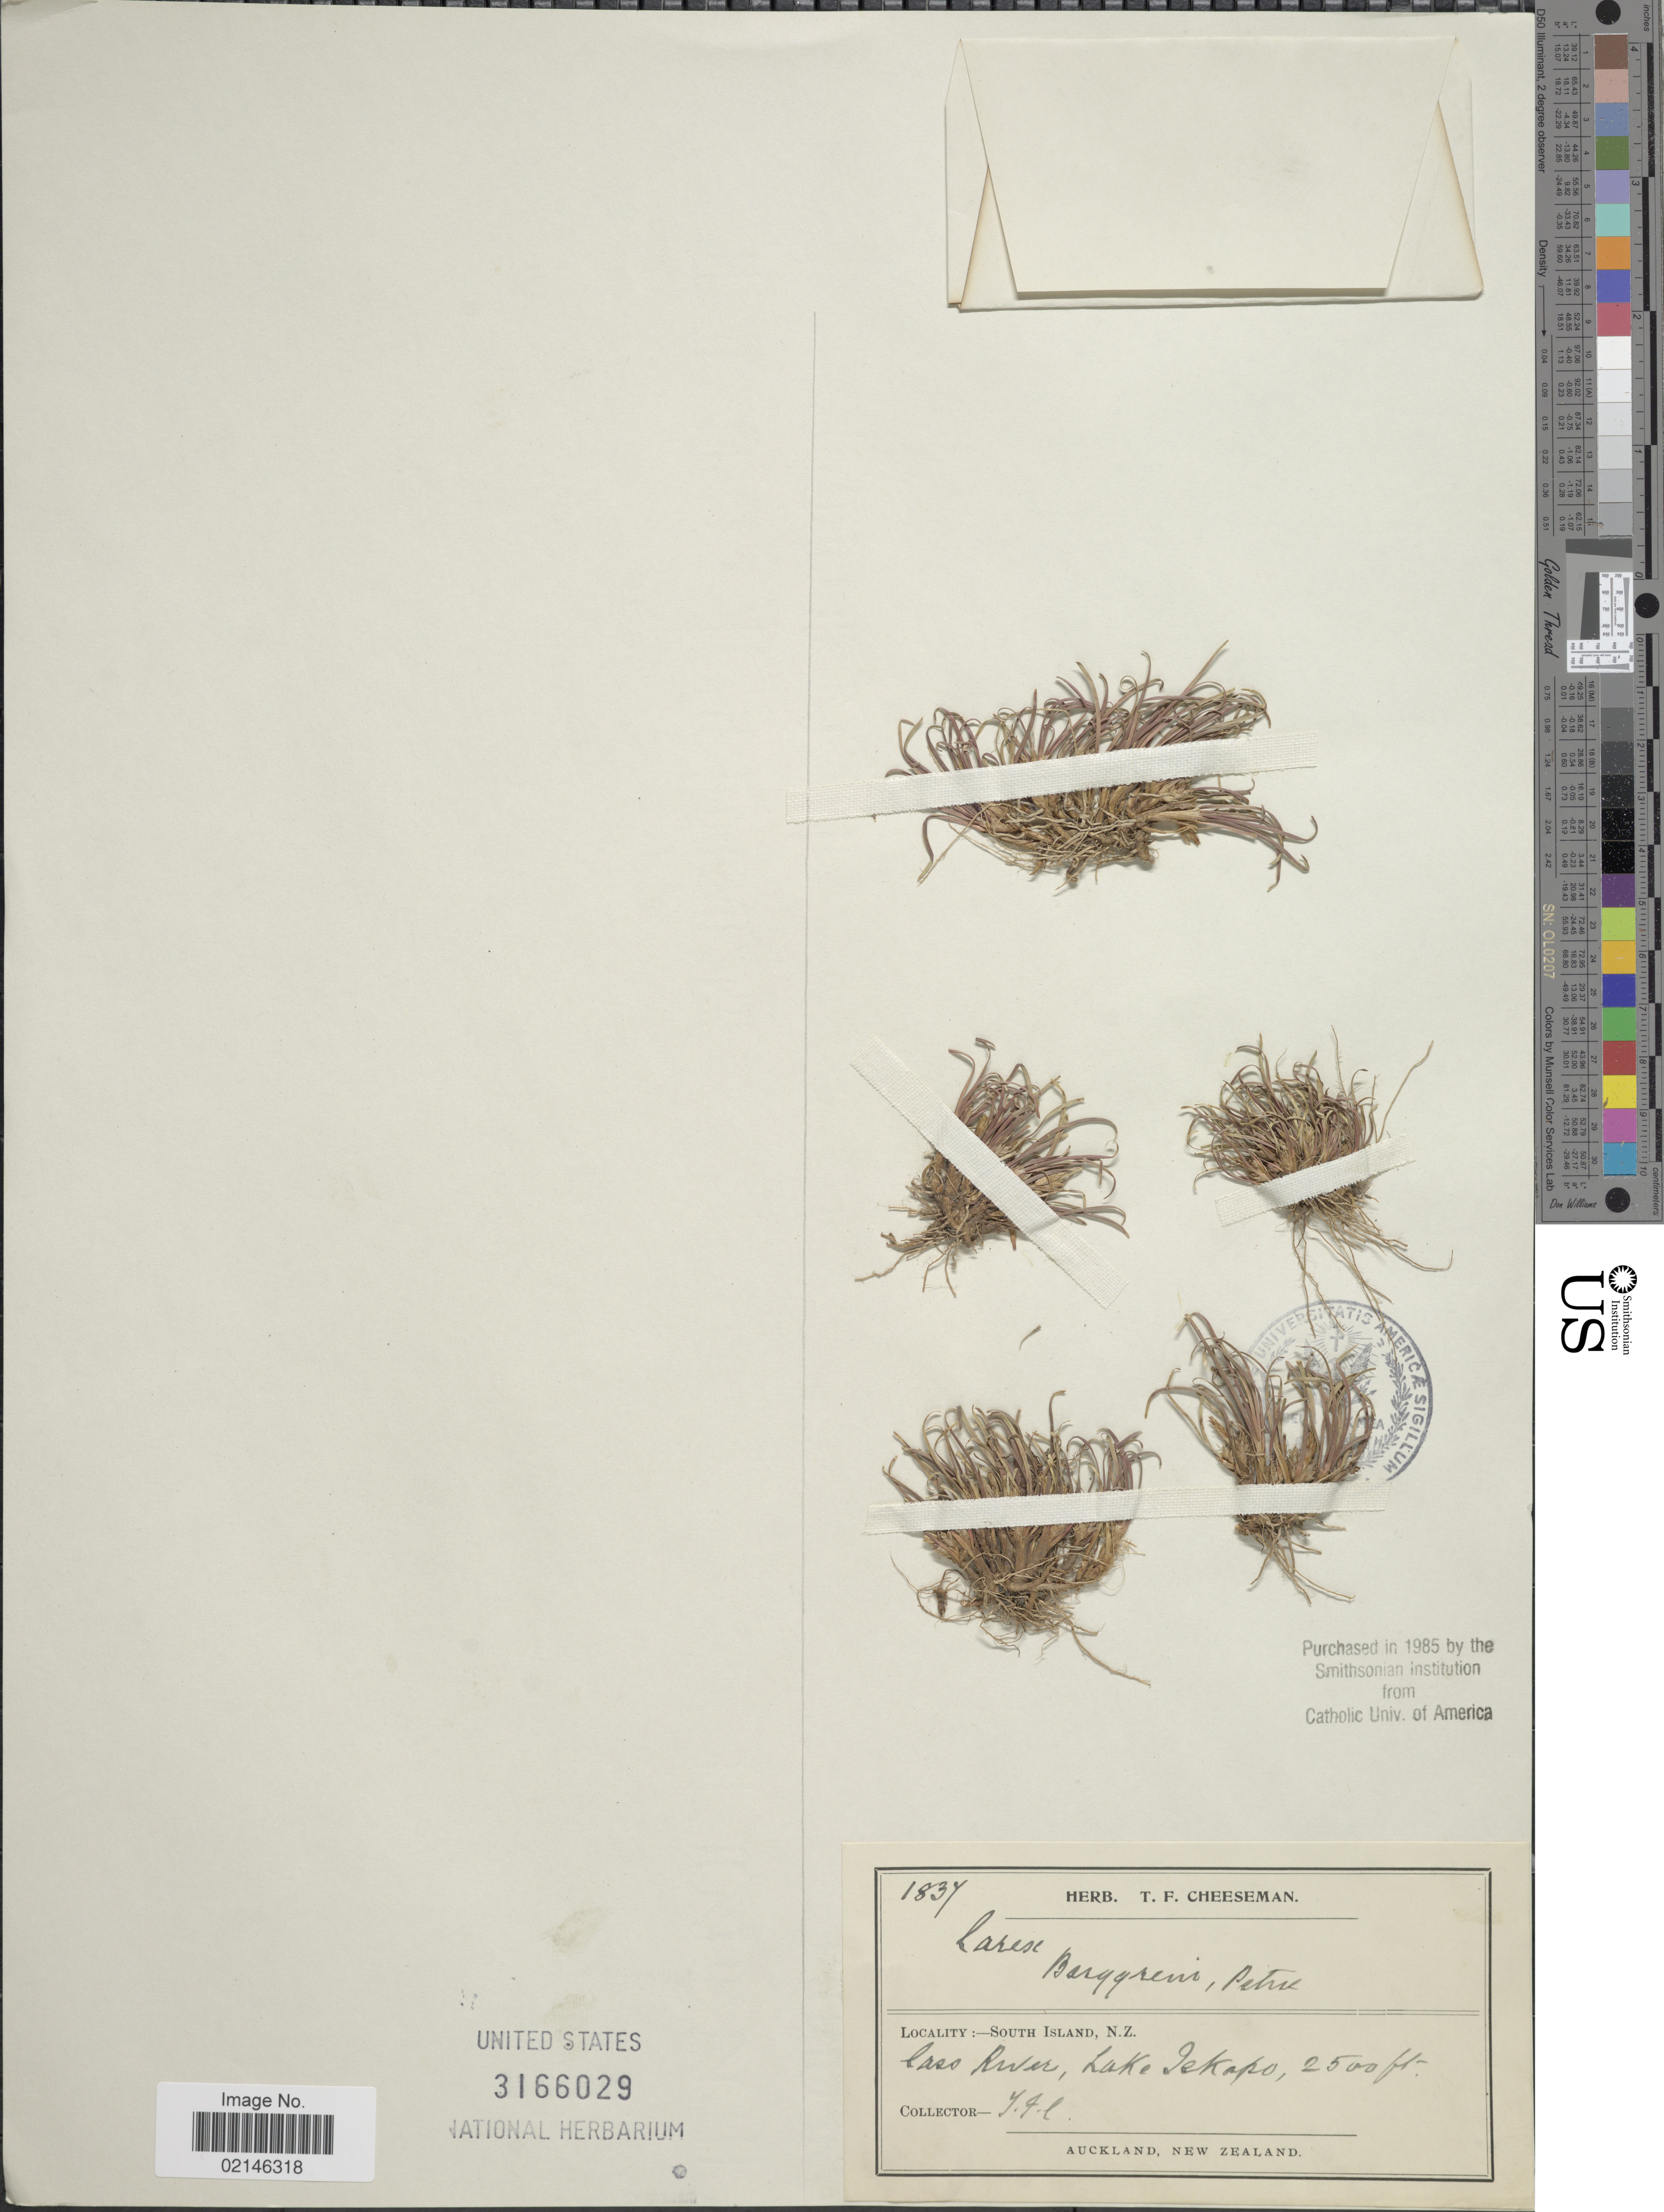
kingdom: Plantae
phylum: Tracheophyta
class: Liliopsida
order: Poales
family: Cyperaceae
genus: Carex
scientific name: Carex berggrenii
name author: Petrie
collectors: T. F. Cheeseman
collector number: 1837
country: New Zealand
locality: South Island. Cass River, Lake Tekapo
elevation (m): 762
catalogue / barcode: US 3166029